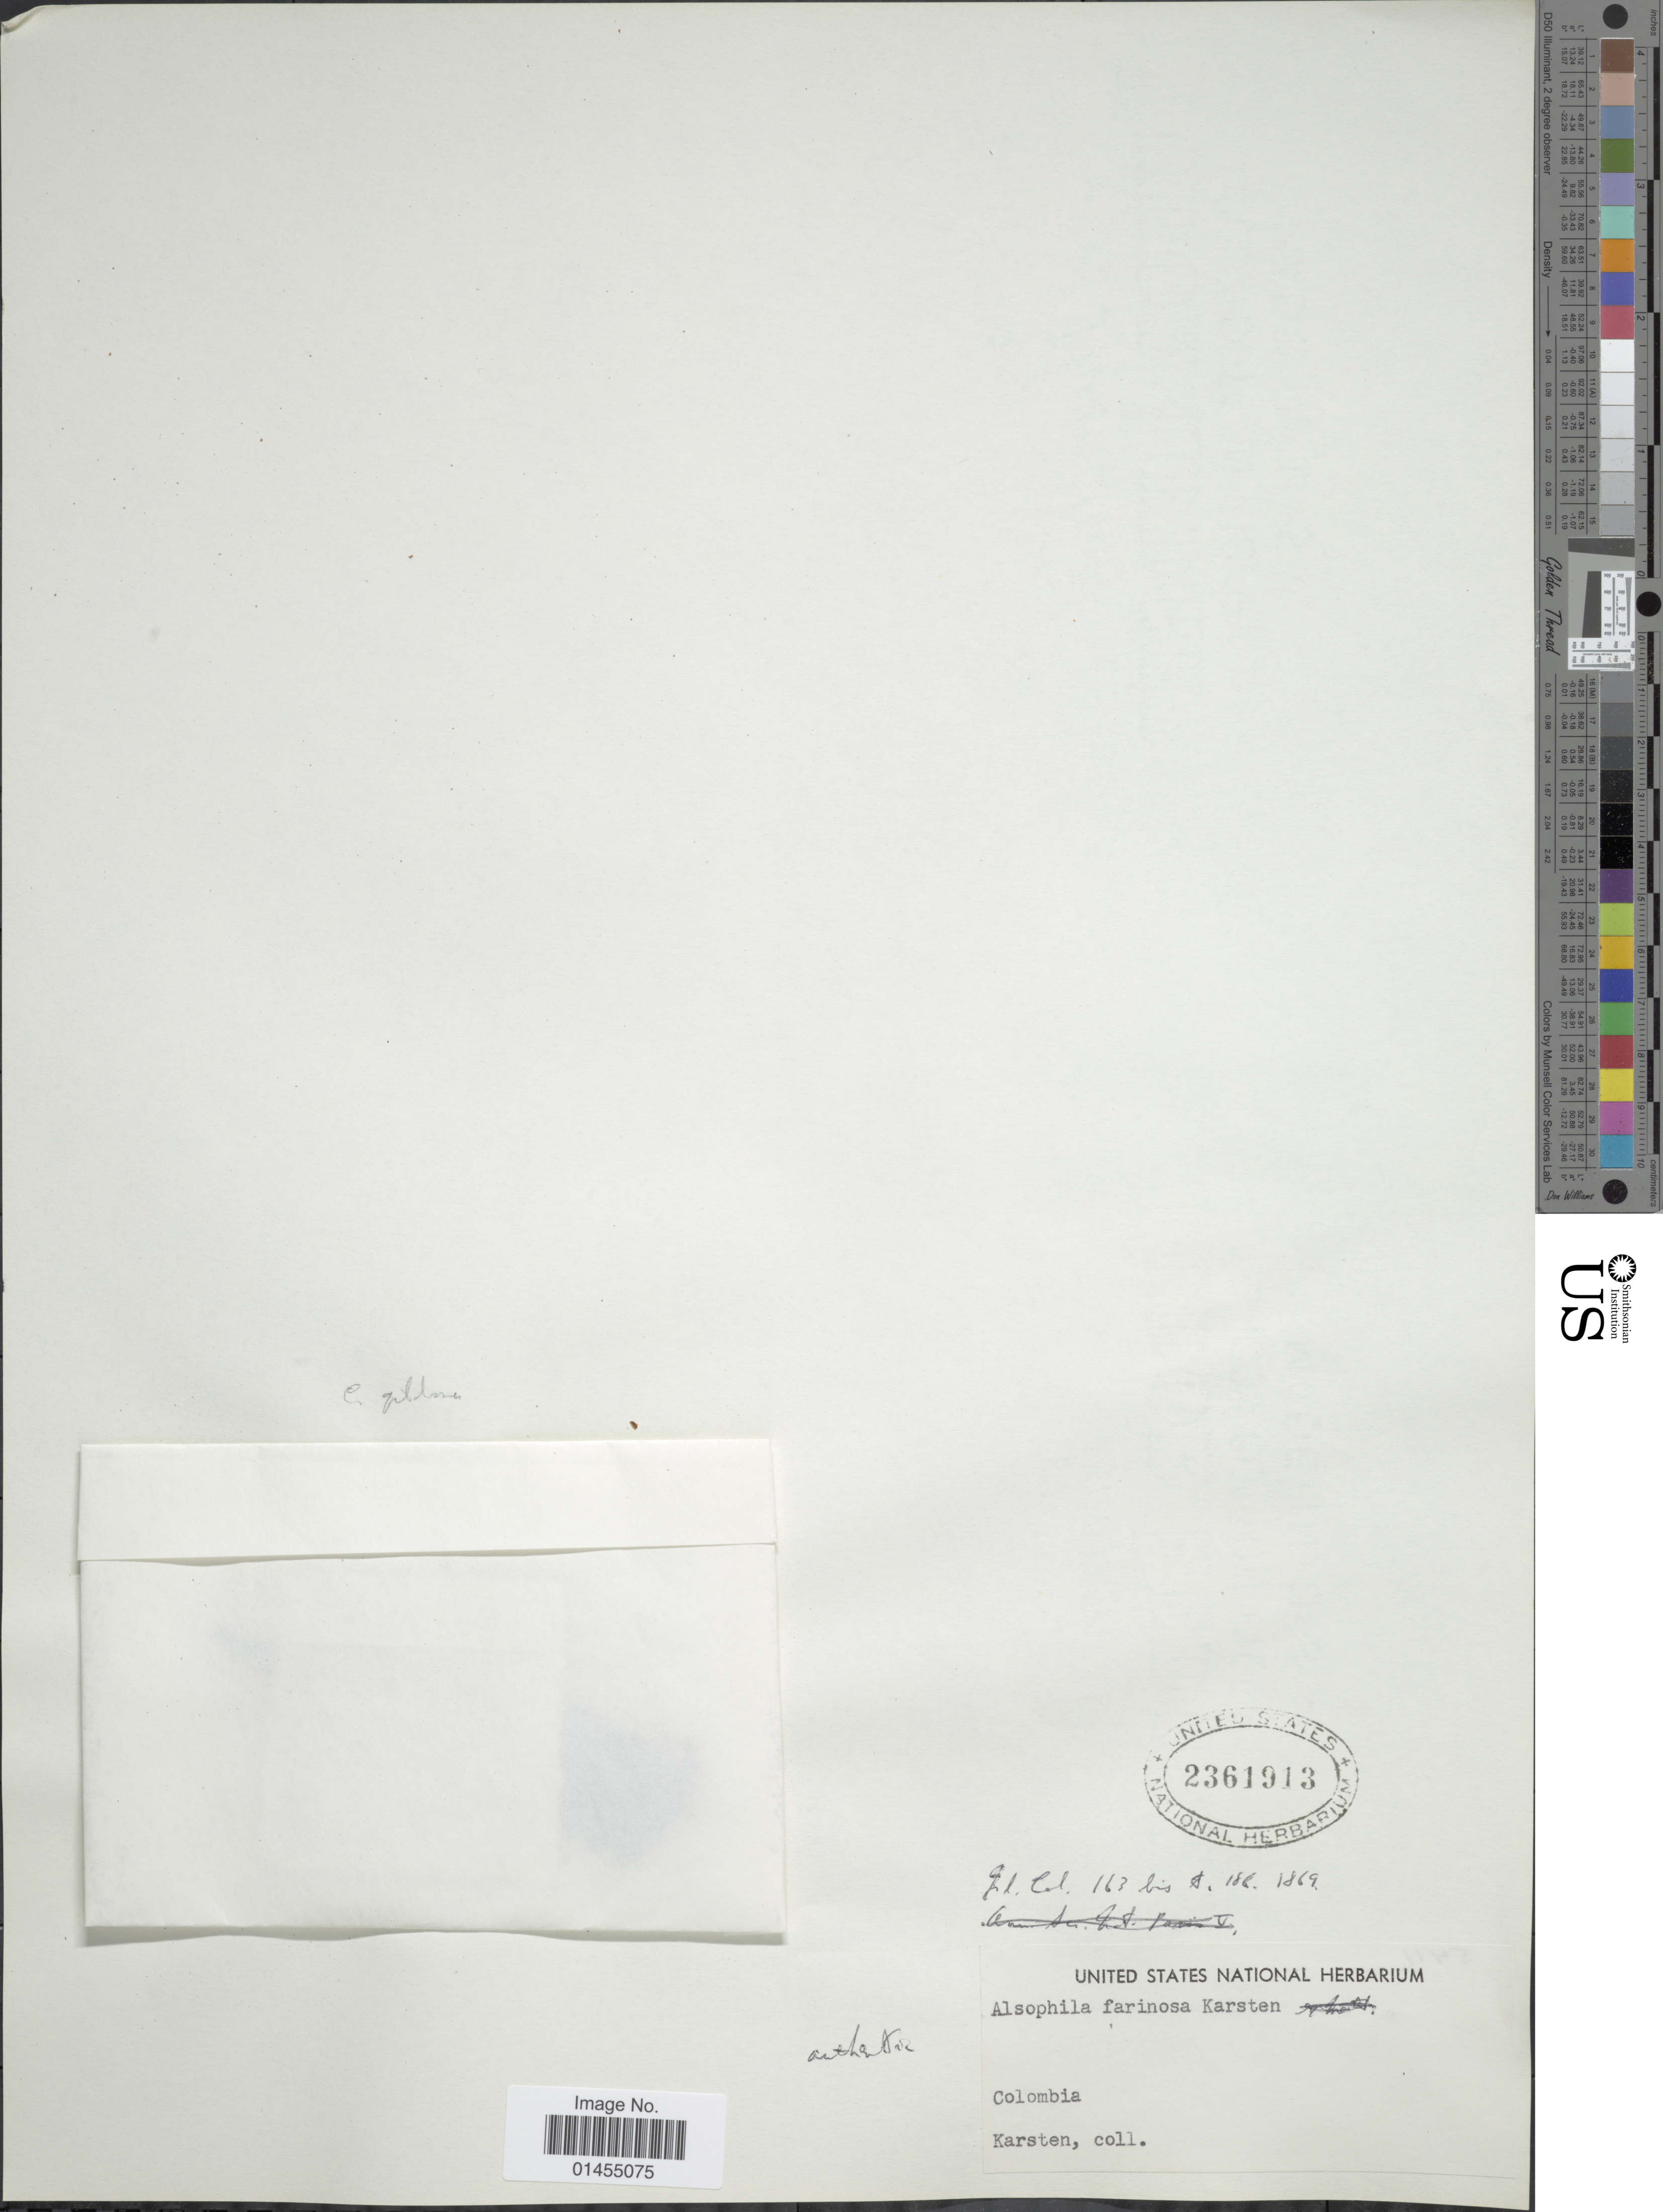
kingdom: Plantae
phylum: Tracheophyta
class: Polypodiopsida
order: Cyatheales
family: Cyatheaceae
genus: Alsophila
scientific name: Alsophila farinosa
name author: H. Karst.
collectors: -. Karsten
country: Colombia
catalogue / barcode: US 2361913